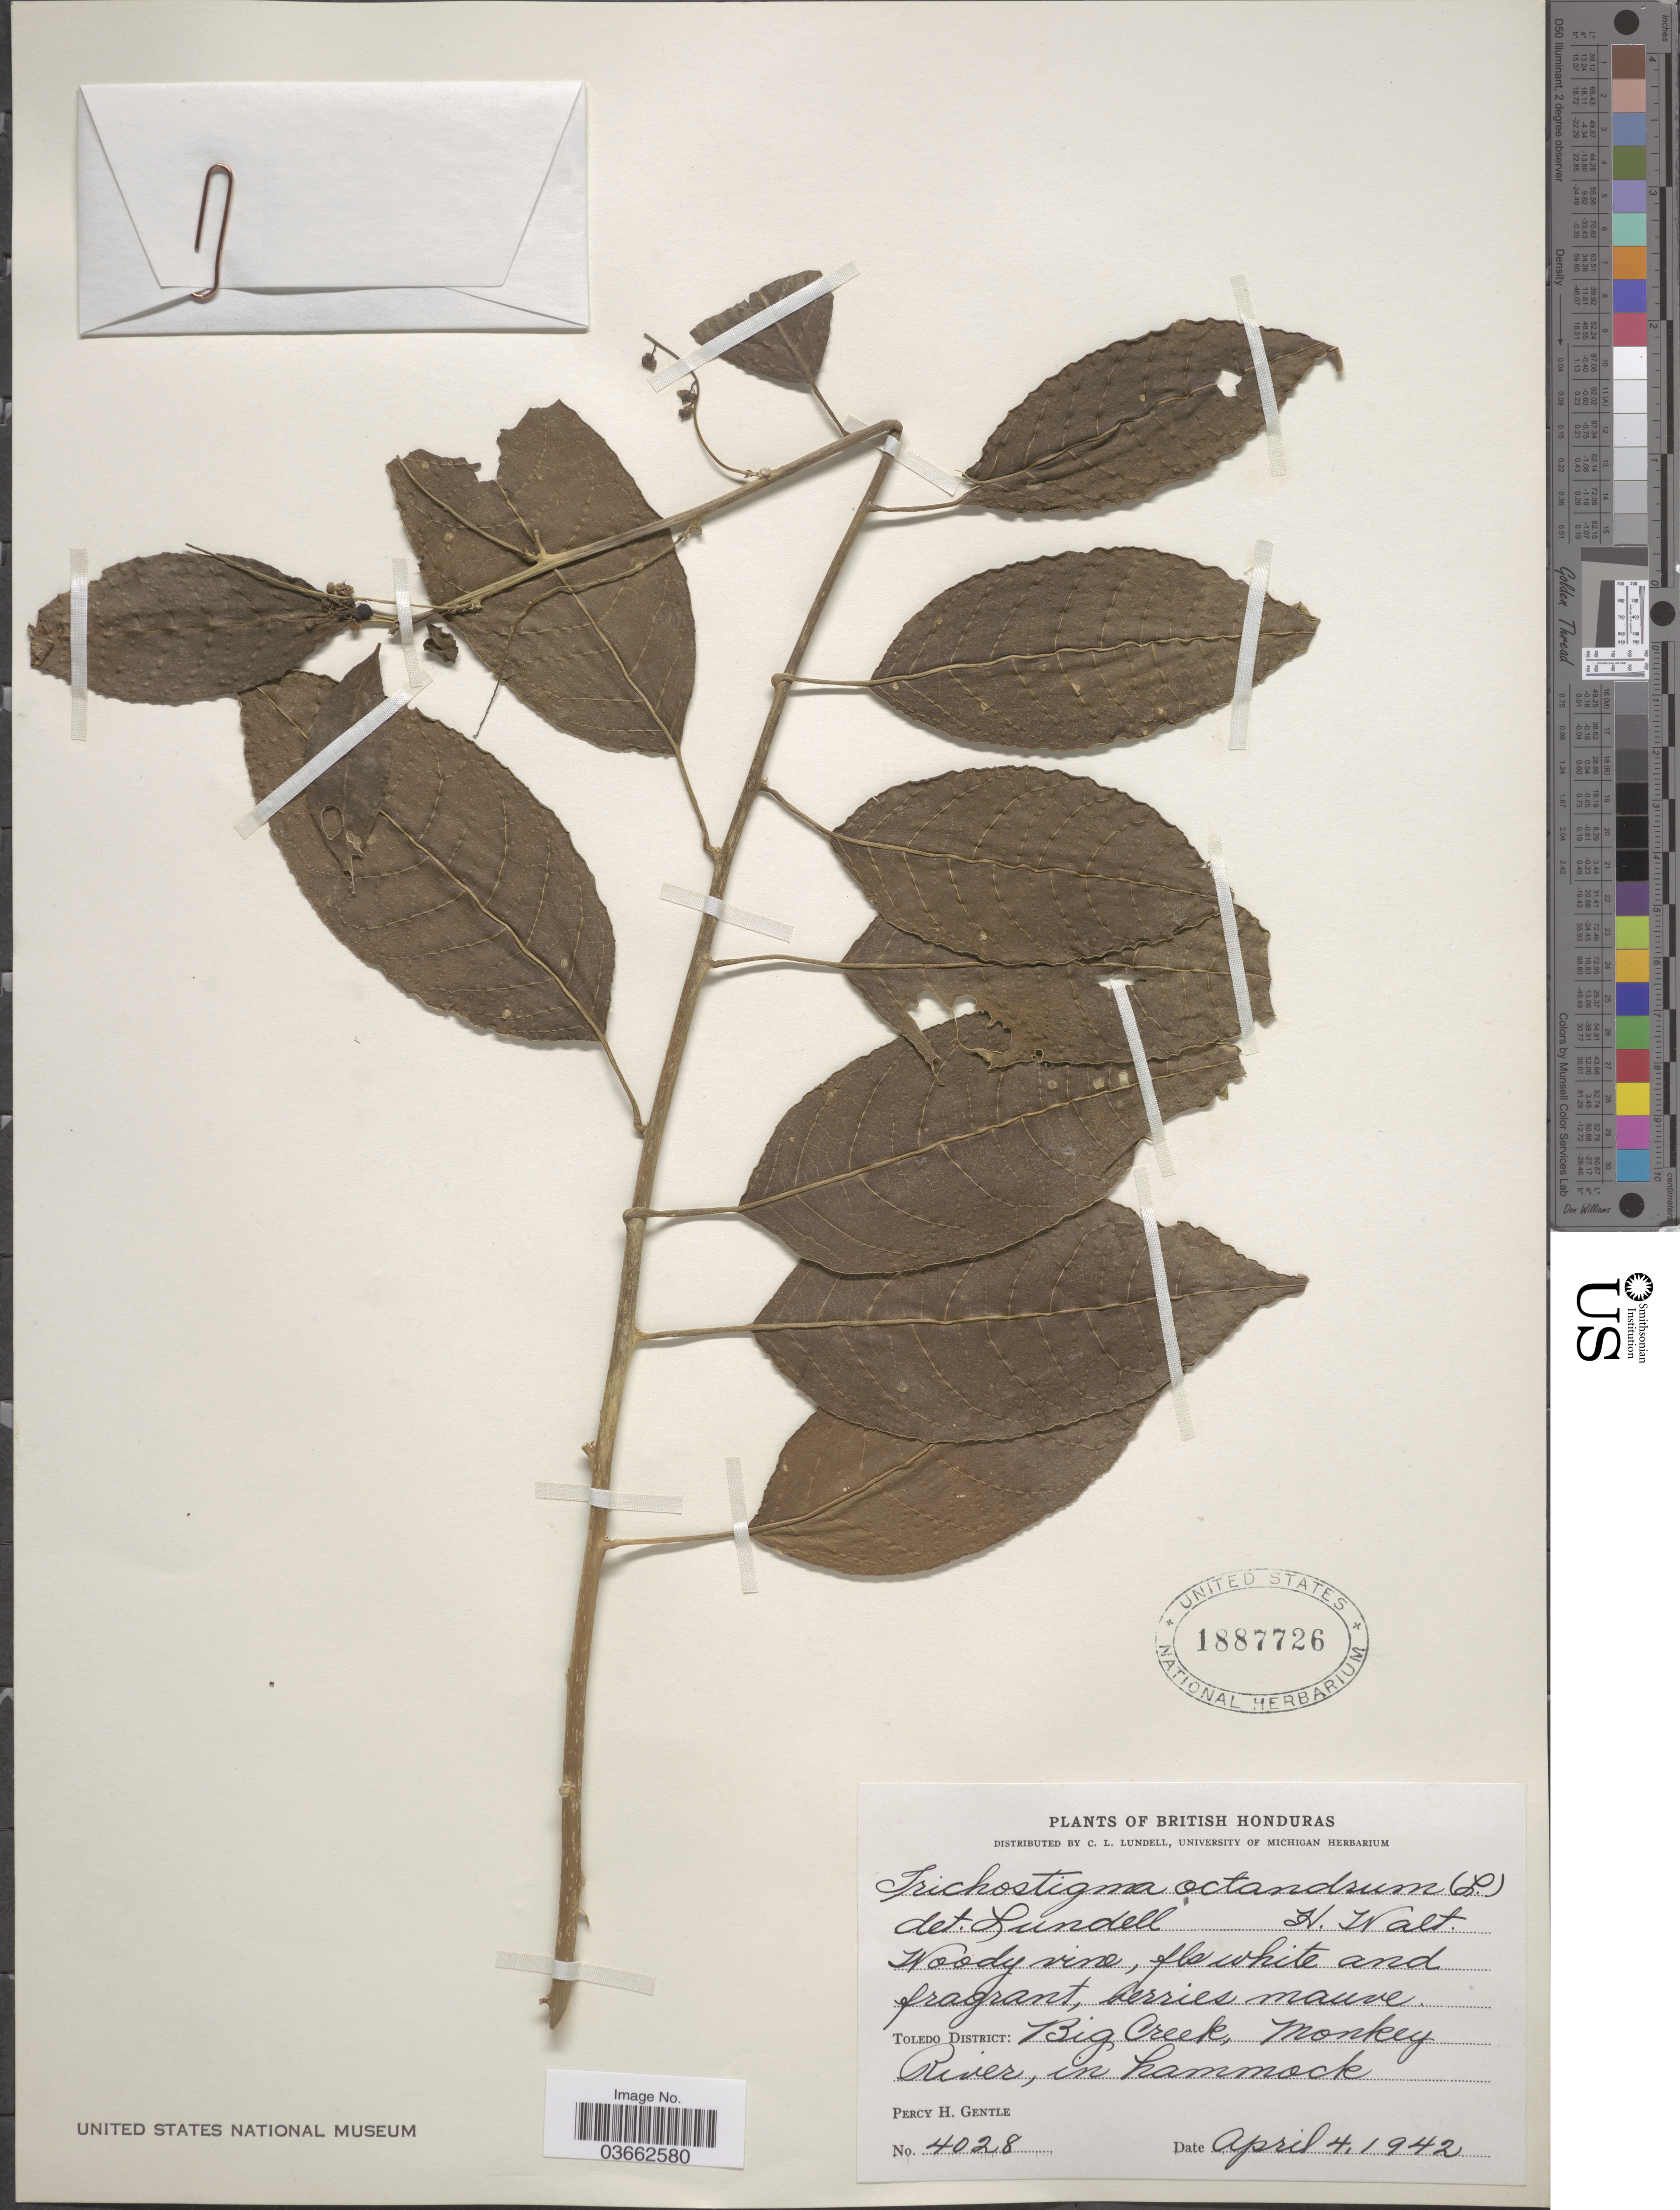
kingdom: Plantae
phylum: Tracheophyta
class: Magnoliopsida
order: Caryophyllales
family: Phytolaccaceae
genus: Trichostigma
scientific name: Trichostigma octandrum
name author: (L.) H. Walter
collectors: P. H. Gentle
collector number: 4028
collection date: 1942-04-04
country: Belize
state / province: Toledo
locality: British Honduras. Toledo District: Big Creek, Monkey River, in hammock.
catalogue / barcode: US 1887726